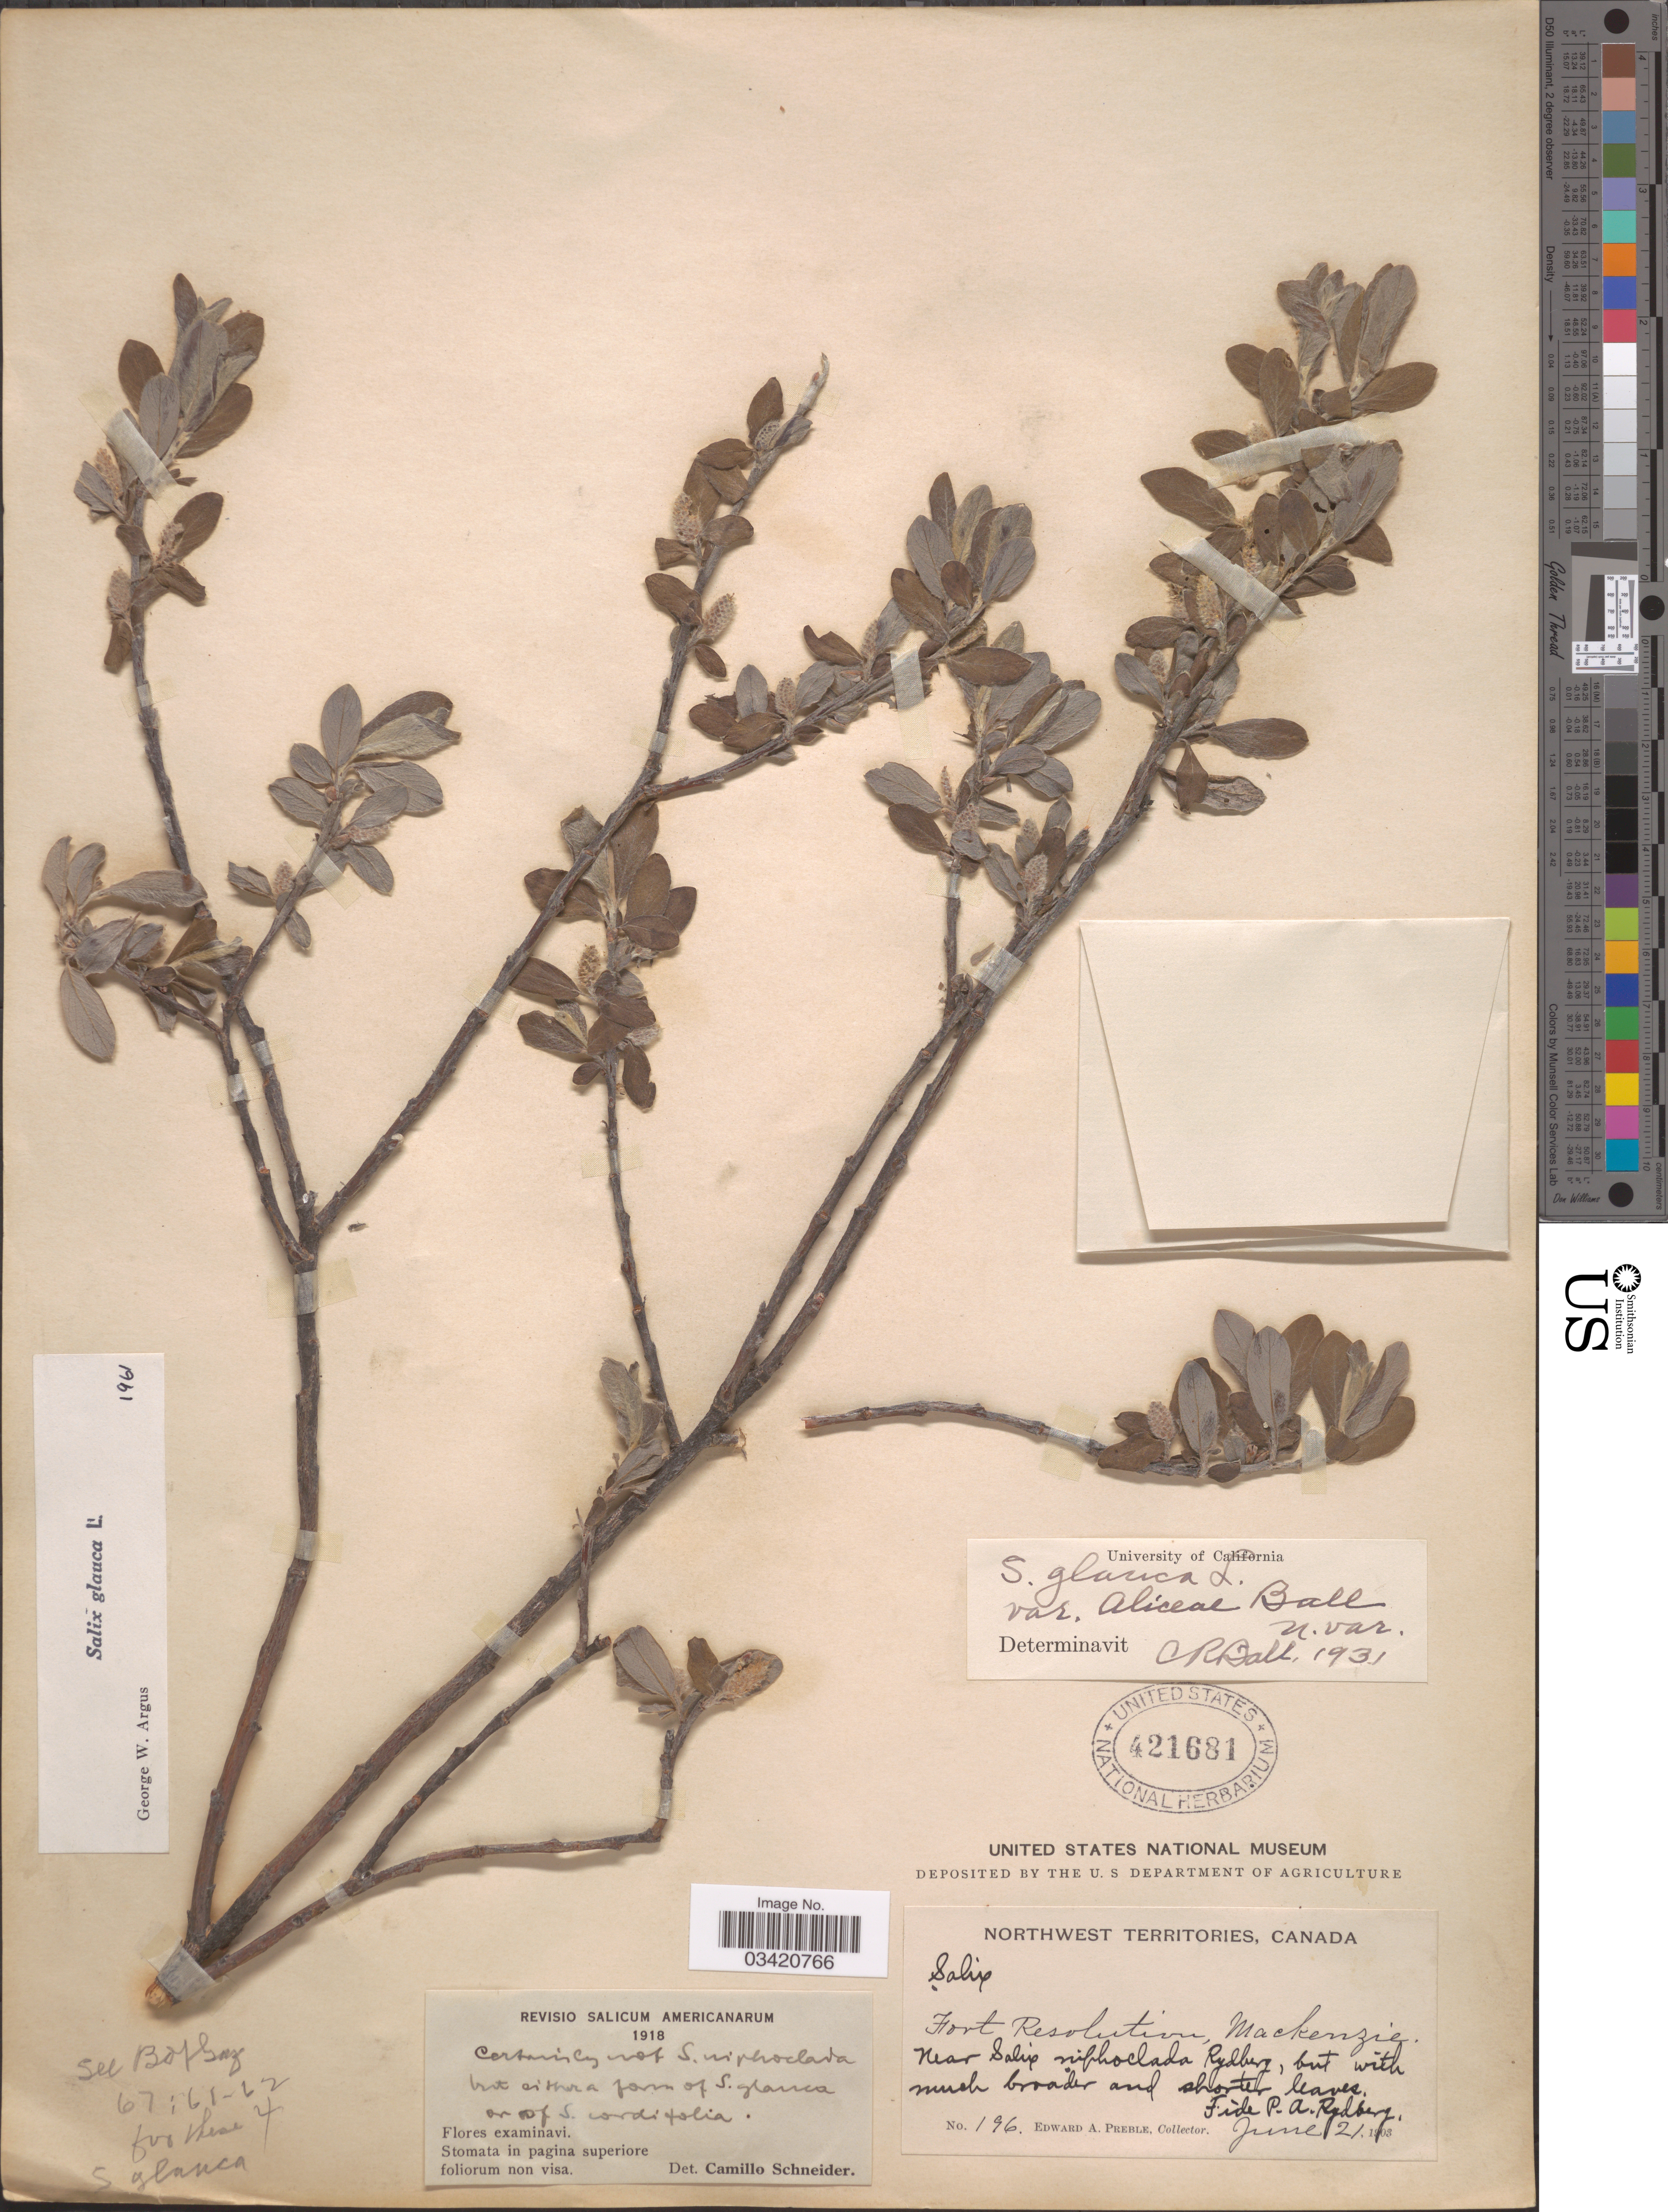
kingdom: Plantae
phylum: Tracheophyta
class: Magnoliopsida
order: Malpighiales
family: Salicaceae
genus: Salix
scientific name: Salix glauca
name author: L.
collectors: E. Preble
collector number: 196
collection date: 1903-06-21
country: Canada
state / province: Northwest Territories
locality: Fort Resolution, Mackenzie.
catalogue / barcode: US 421681